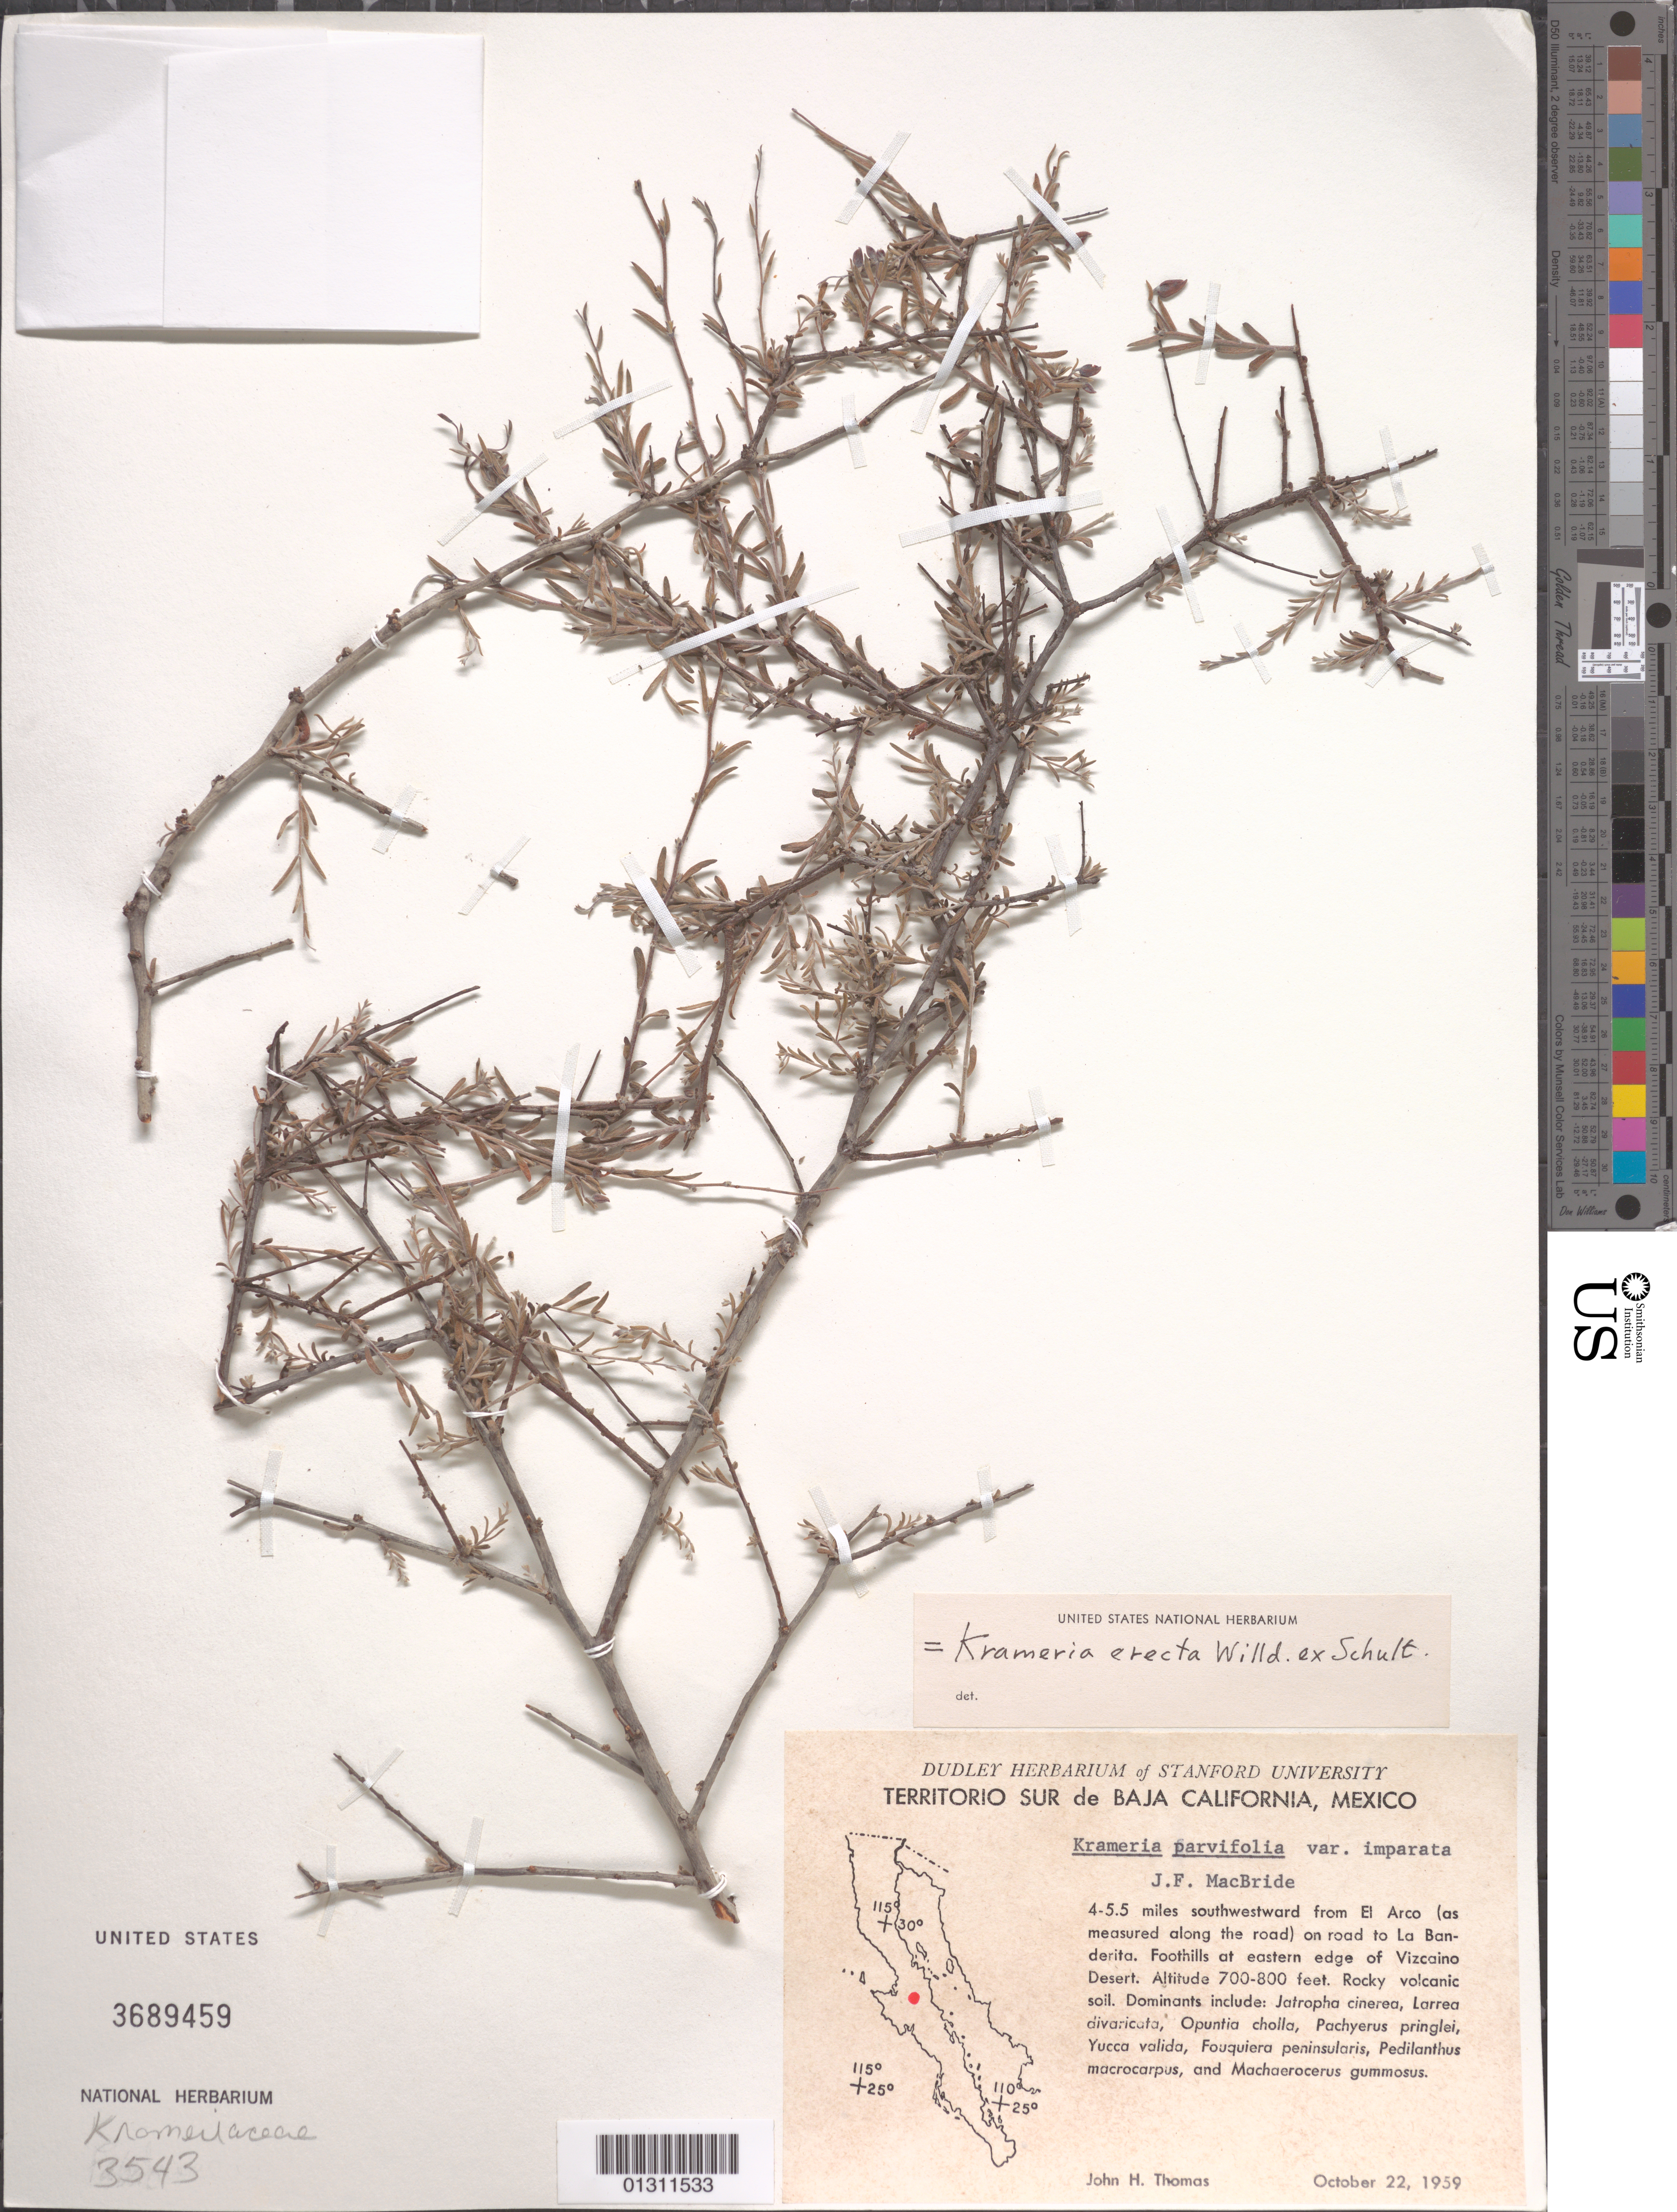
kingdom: Plantae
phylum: Tracheophyta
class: Magnoliopsida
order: Zygophyllales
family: Krameriaceae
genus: Krameria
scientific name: Krameria parvifolia var. imparata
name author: J.F. Macbr.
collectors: J. H. Thomas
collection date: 1959-10-22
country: Mexico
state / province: Baja California Sur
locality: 4-5.5 miles southwestward from El Arco (as measured along the road) on road to La Banderita. Foothills at eastern edge of Vizcaino Desert.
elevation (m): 213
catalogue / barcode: US 3689459